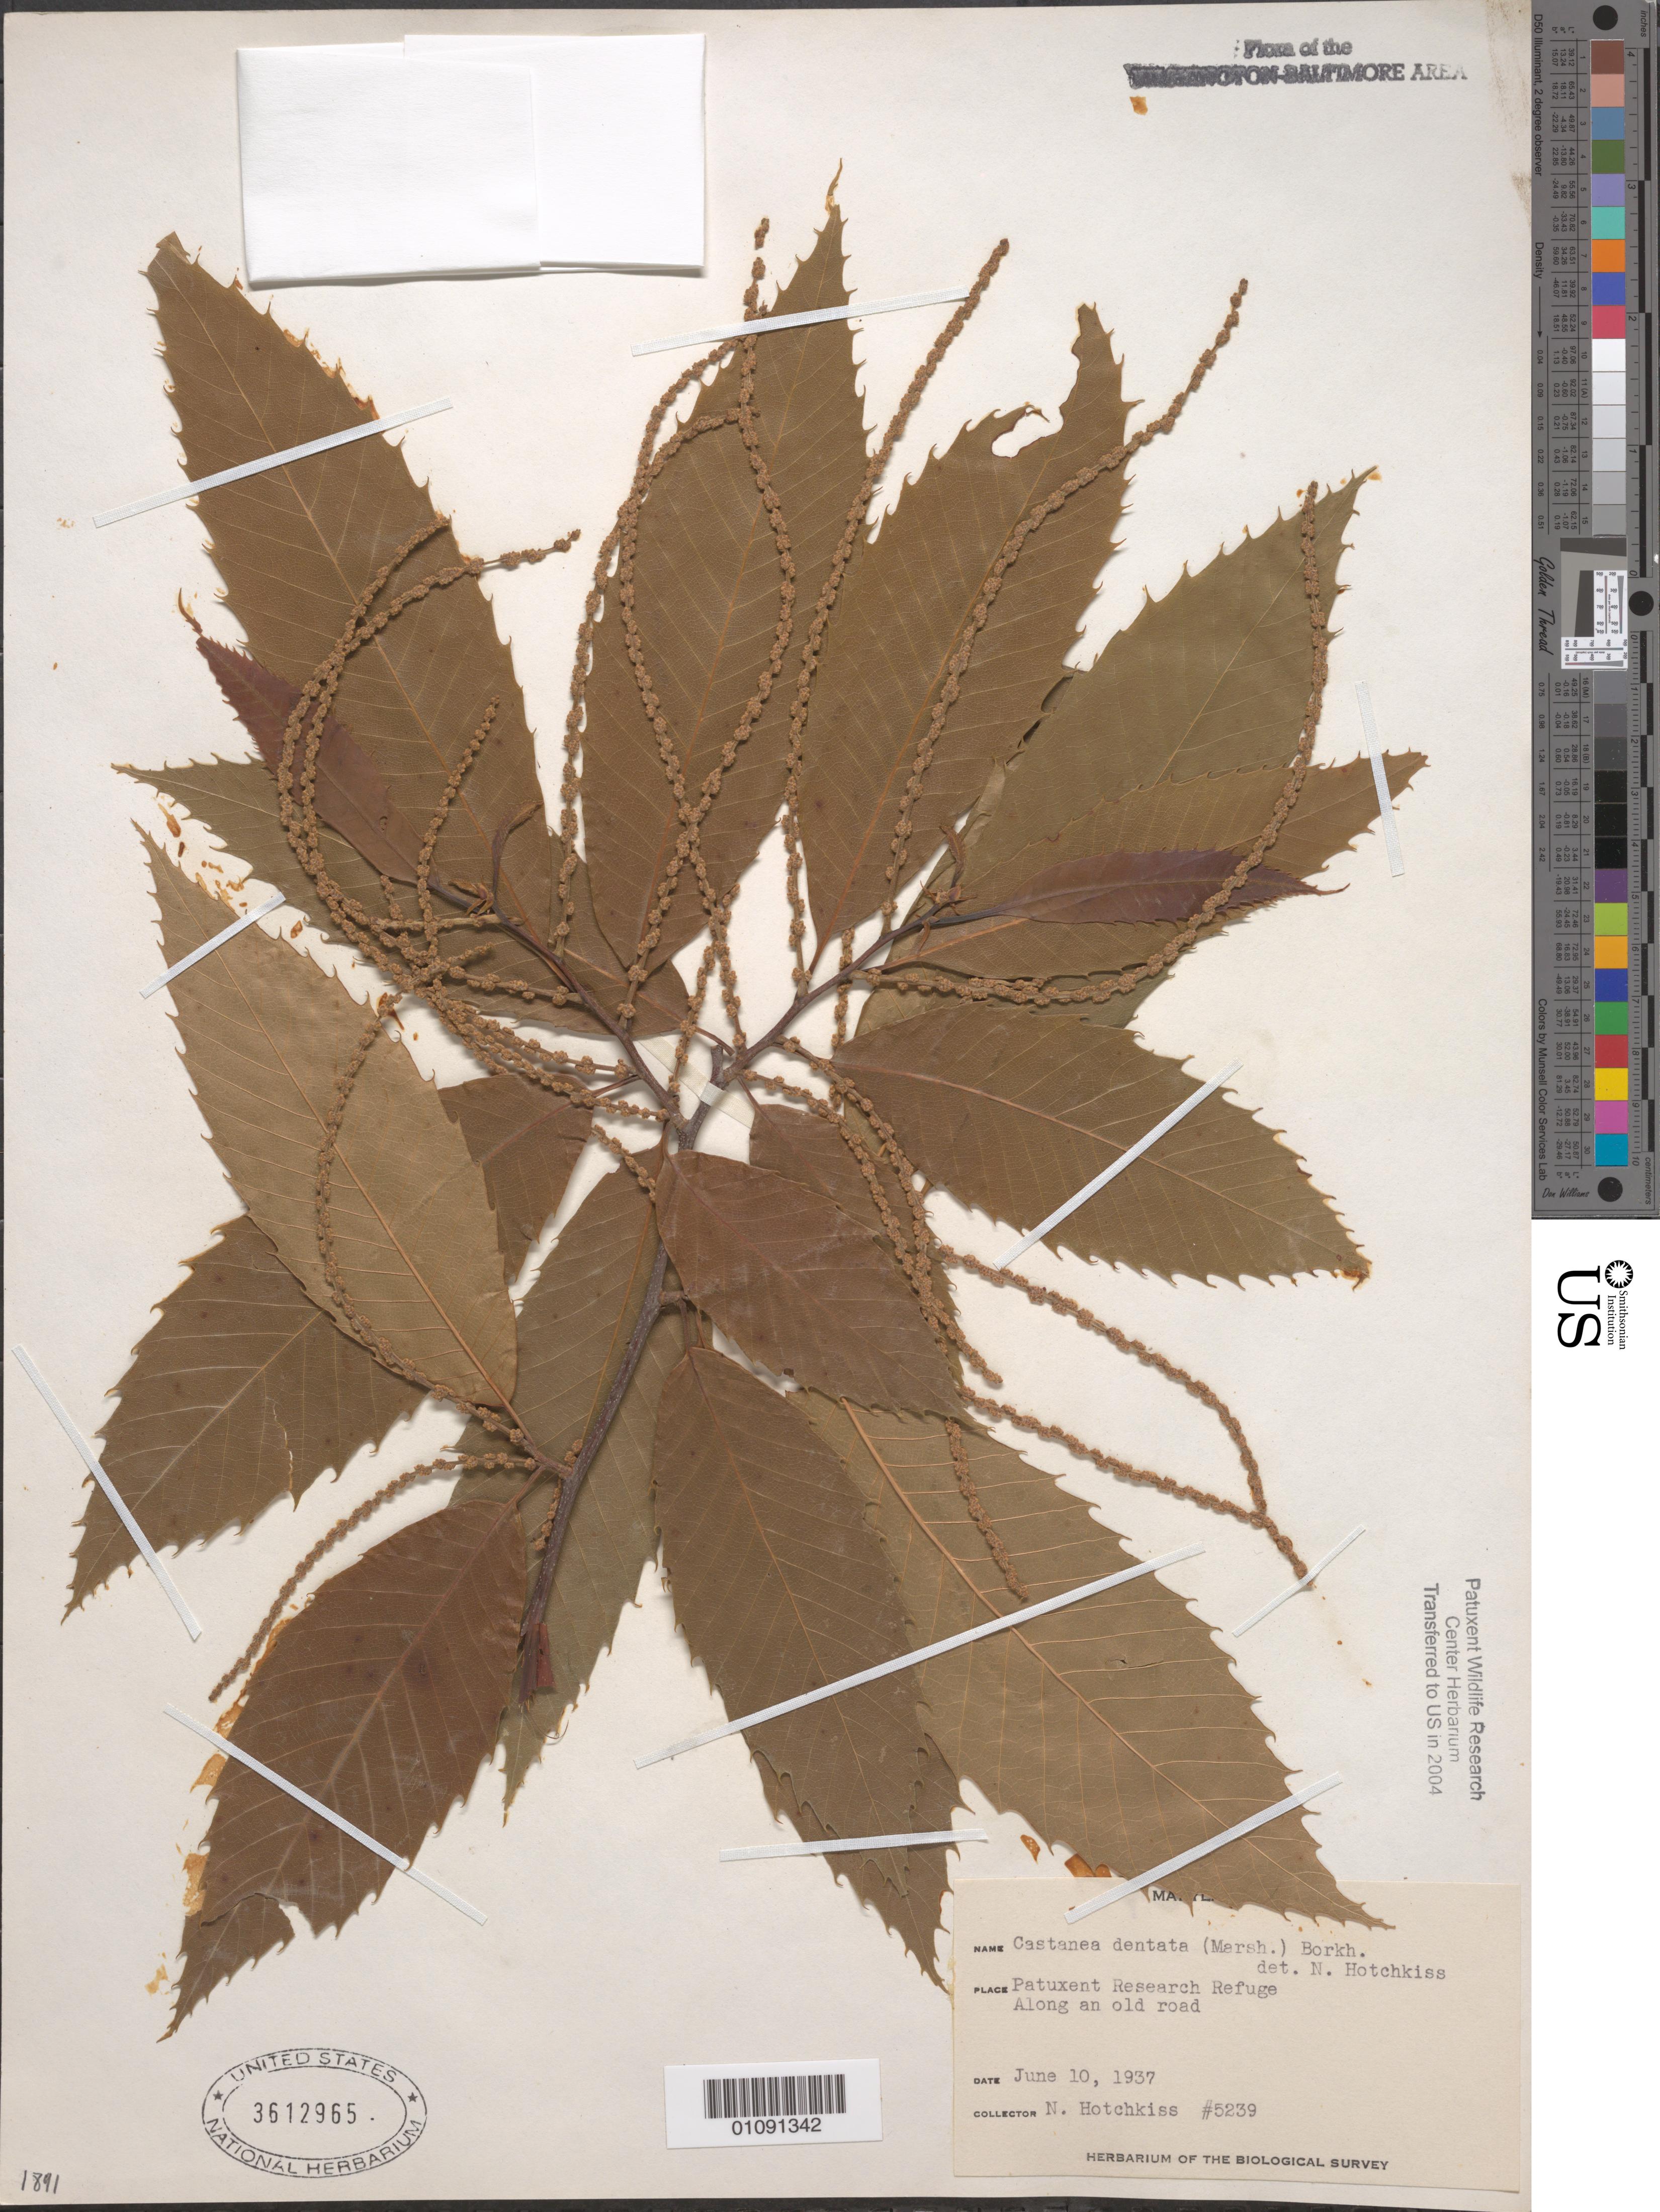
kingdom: Plantae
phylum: Tracheophyta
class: Magnoliopsida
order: Fagales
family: Fagaceae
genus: Castanea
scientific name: Castanea dentata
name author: (Marshall) Borkh.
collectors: N. Hotchkiss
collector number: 5239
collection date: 1937-06-10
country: United States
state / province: Maryland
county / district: Prince George's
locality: Patuxent Wildlife Refuge.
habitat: Along an old road.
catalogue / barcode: US 3612965